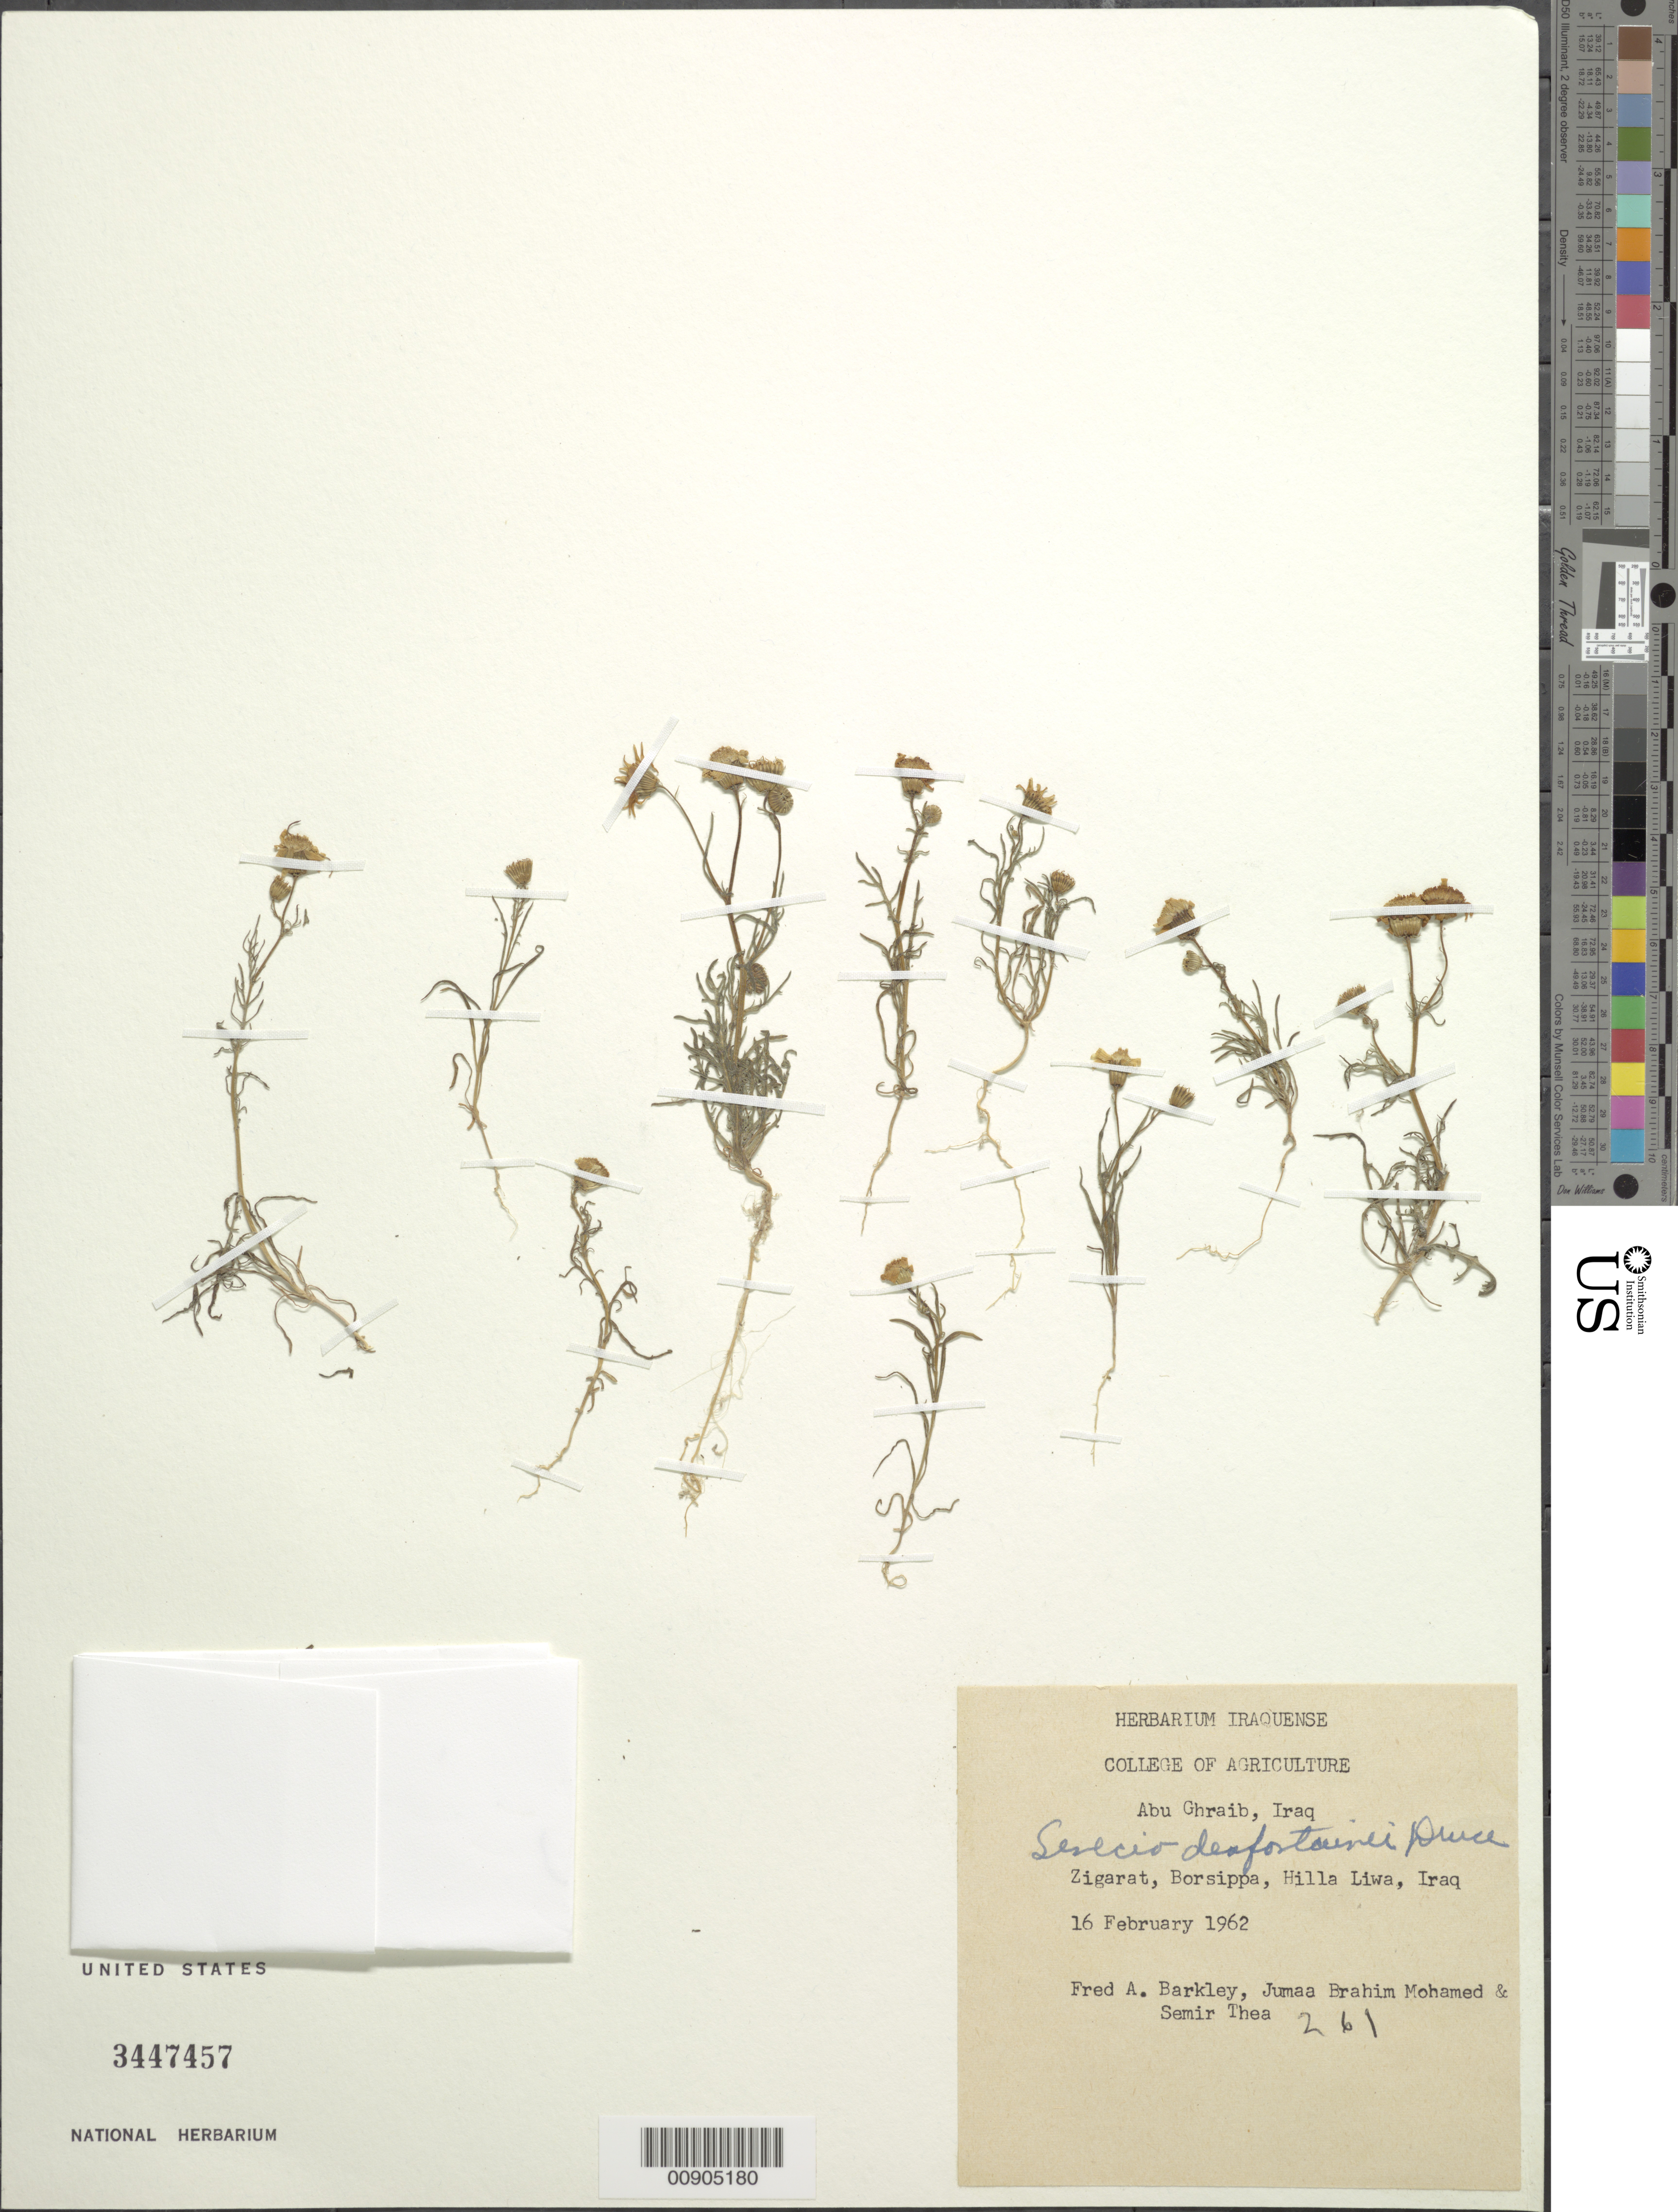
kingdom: Plantae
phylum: Tracheophyta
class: Magnoliopsida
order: Asterales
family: Asteraceae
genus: Senecio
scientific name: Senecio desfontainei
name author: Druce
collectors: F. A. Barkley, J. B. Mohamed & S. Thea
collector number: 261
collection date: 1962-02-16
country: Iraq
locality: Abu Gharaib, Zigarat, Borsippa, Hilla Liwa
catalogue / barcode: US 3447457